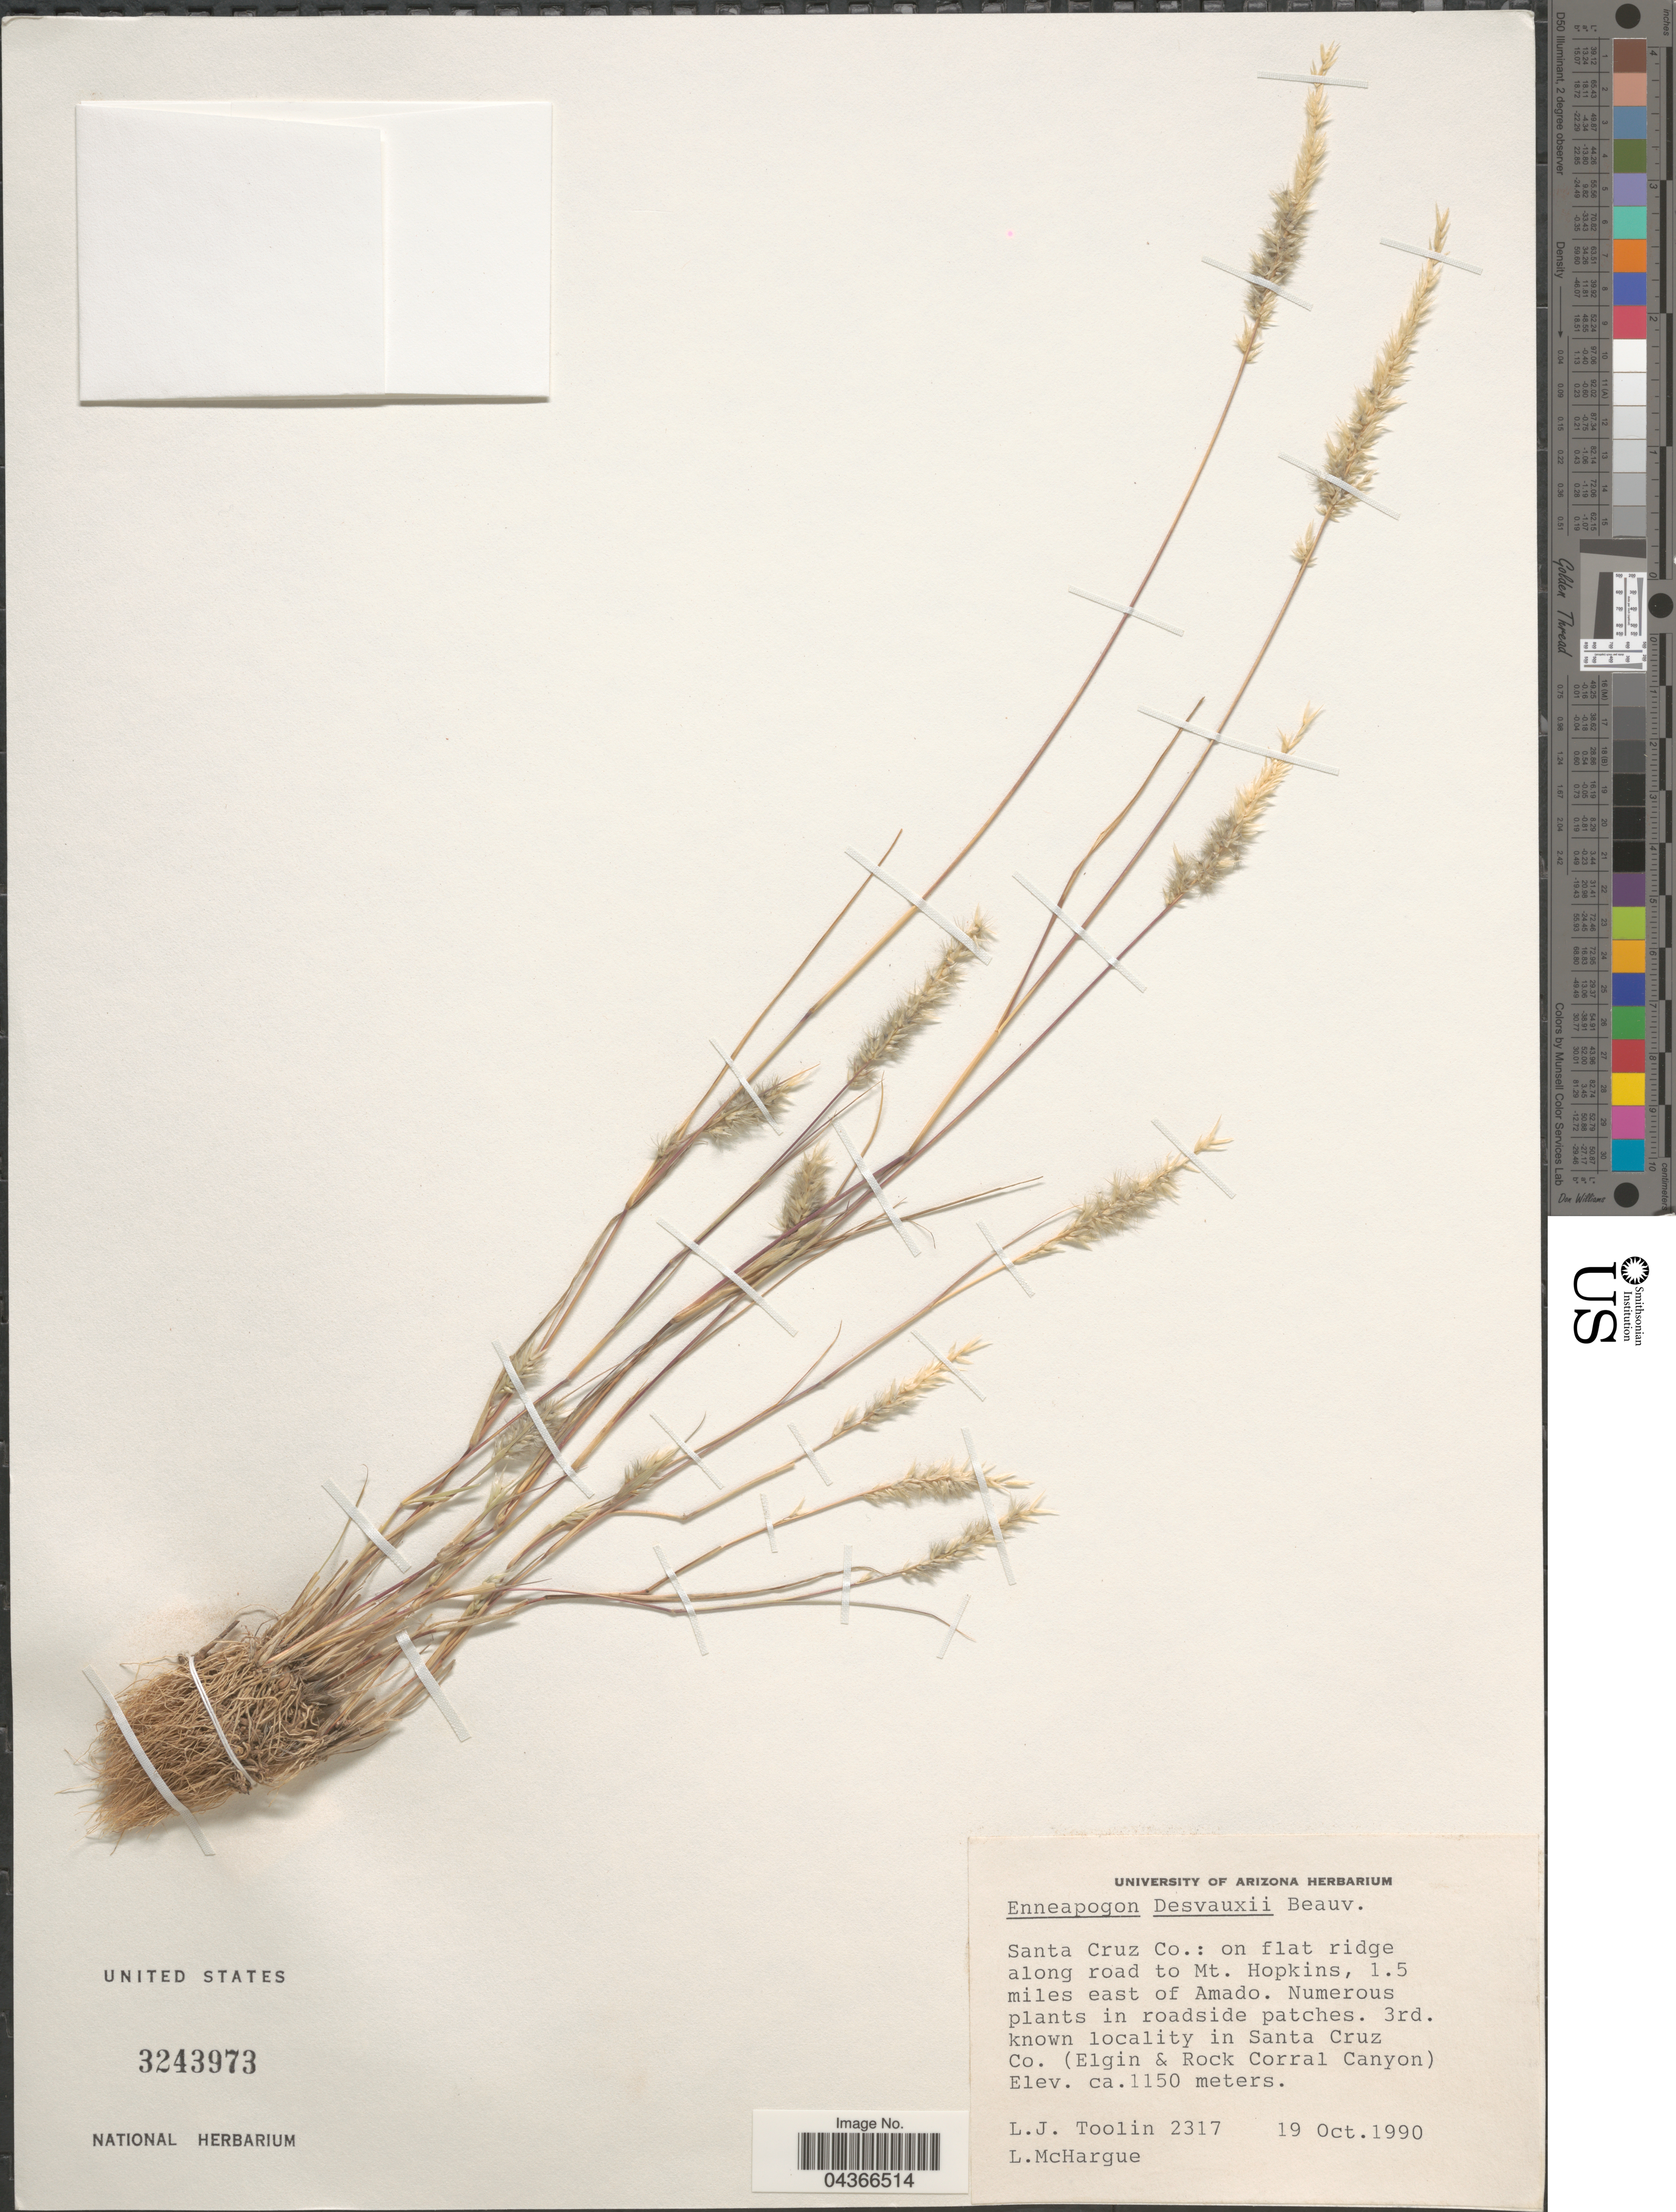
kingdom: Plantae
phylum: Tracheophyta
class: Liliopsida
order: Poales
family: Poaceae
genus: Enneapogon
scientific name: Enneapogon desvauxii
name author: P. Beauv.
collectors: L. J. Toolin & L. Mchargue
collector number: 2317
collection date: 1990-10-19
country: United States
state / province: Arizona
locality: Santa Cruz Co.: on flat ridge along road to Mt. Hopkins, 1.5 miles east of Amado. In Santa Cruz Co. (Elgin & Rock Corral Canyon).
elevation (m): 1150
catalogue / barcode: US 3243973